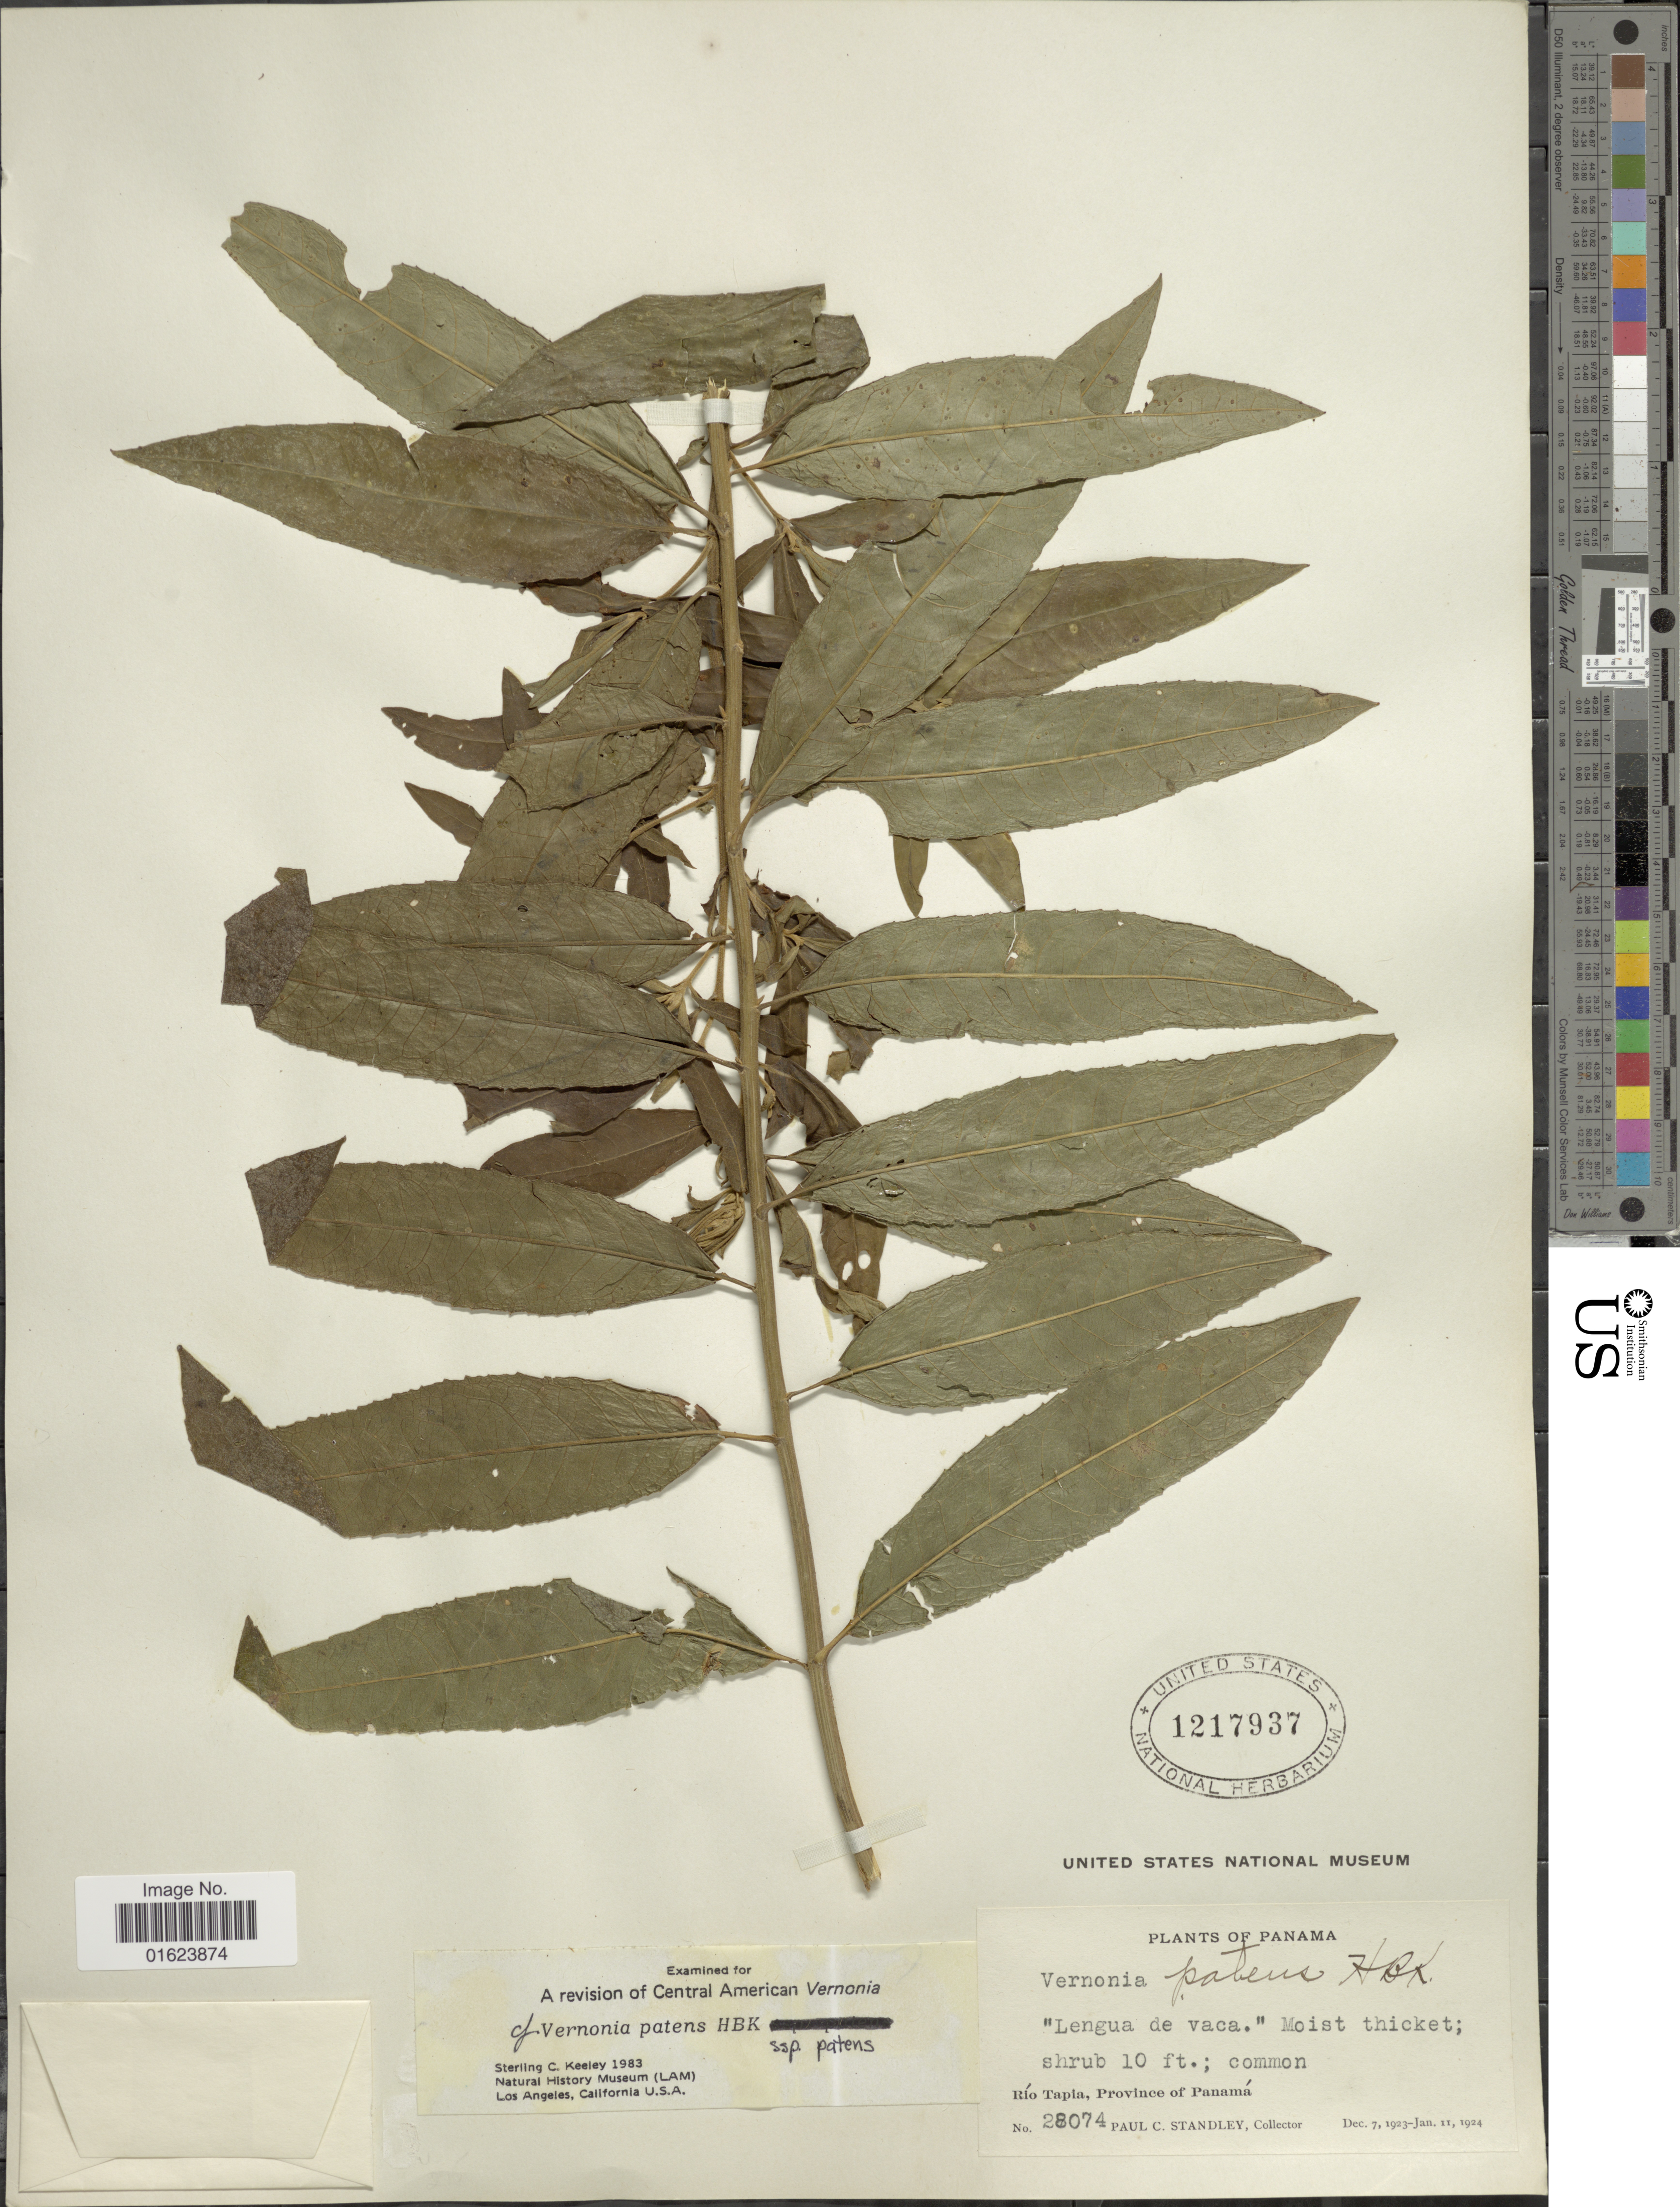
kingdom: Plantae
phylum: Tracheophyta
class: Magnoliopsida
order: Asterales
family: Asteraceae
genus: Vernonanthura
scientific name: Vernonanthura patens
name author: (Kunth) H. Rob.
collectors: P. C. Standley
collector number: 28074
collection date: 1923-12-07/1924-01-11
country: Panama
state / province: Panamá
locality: Rio Tapia, Province of Panama.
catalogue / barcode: US 1217937